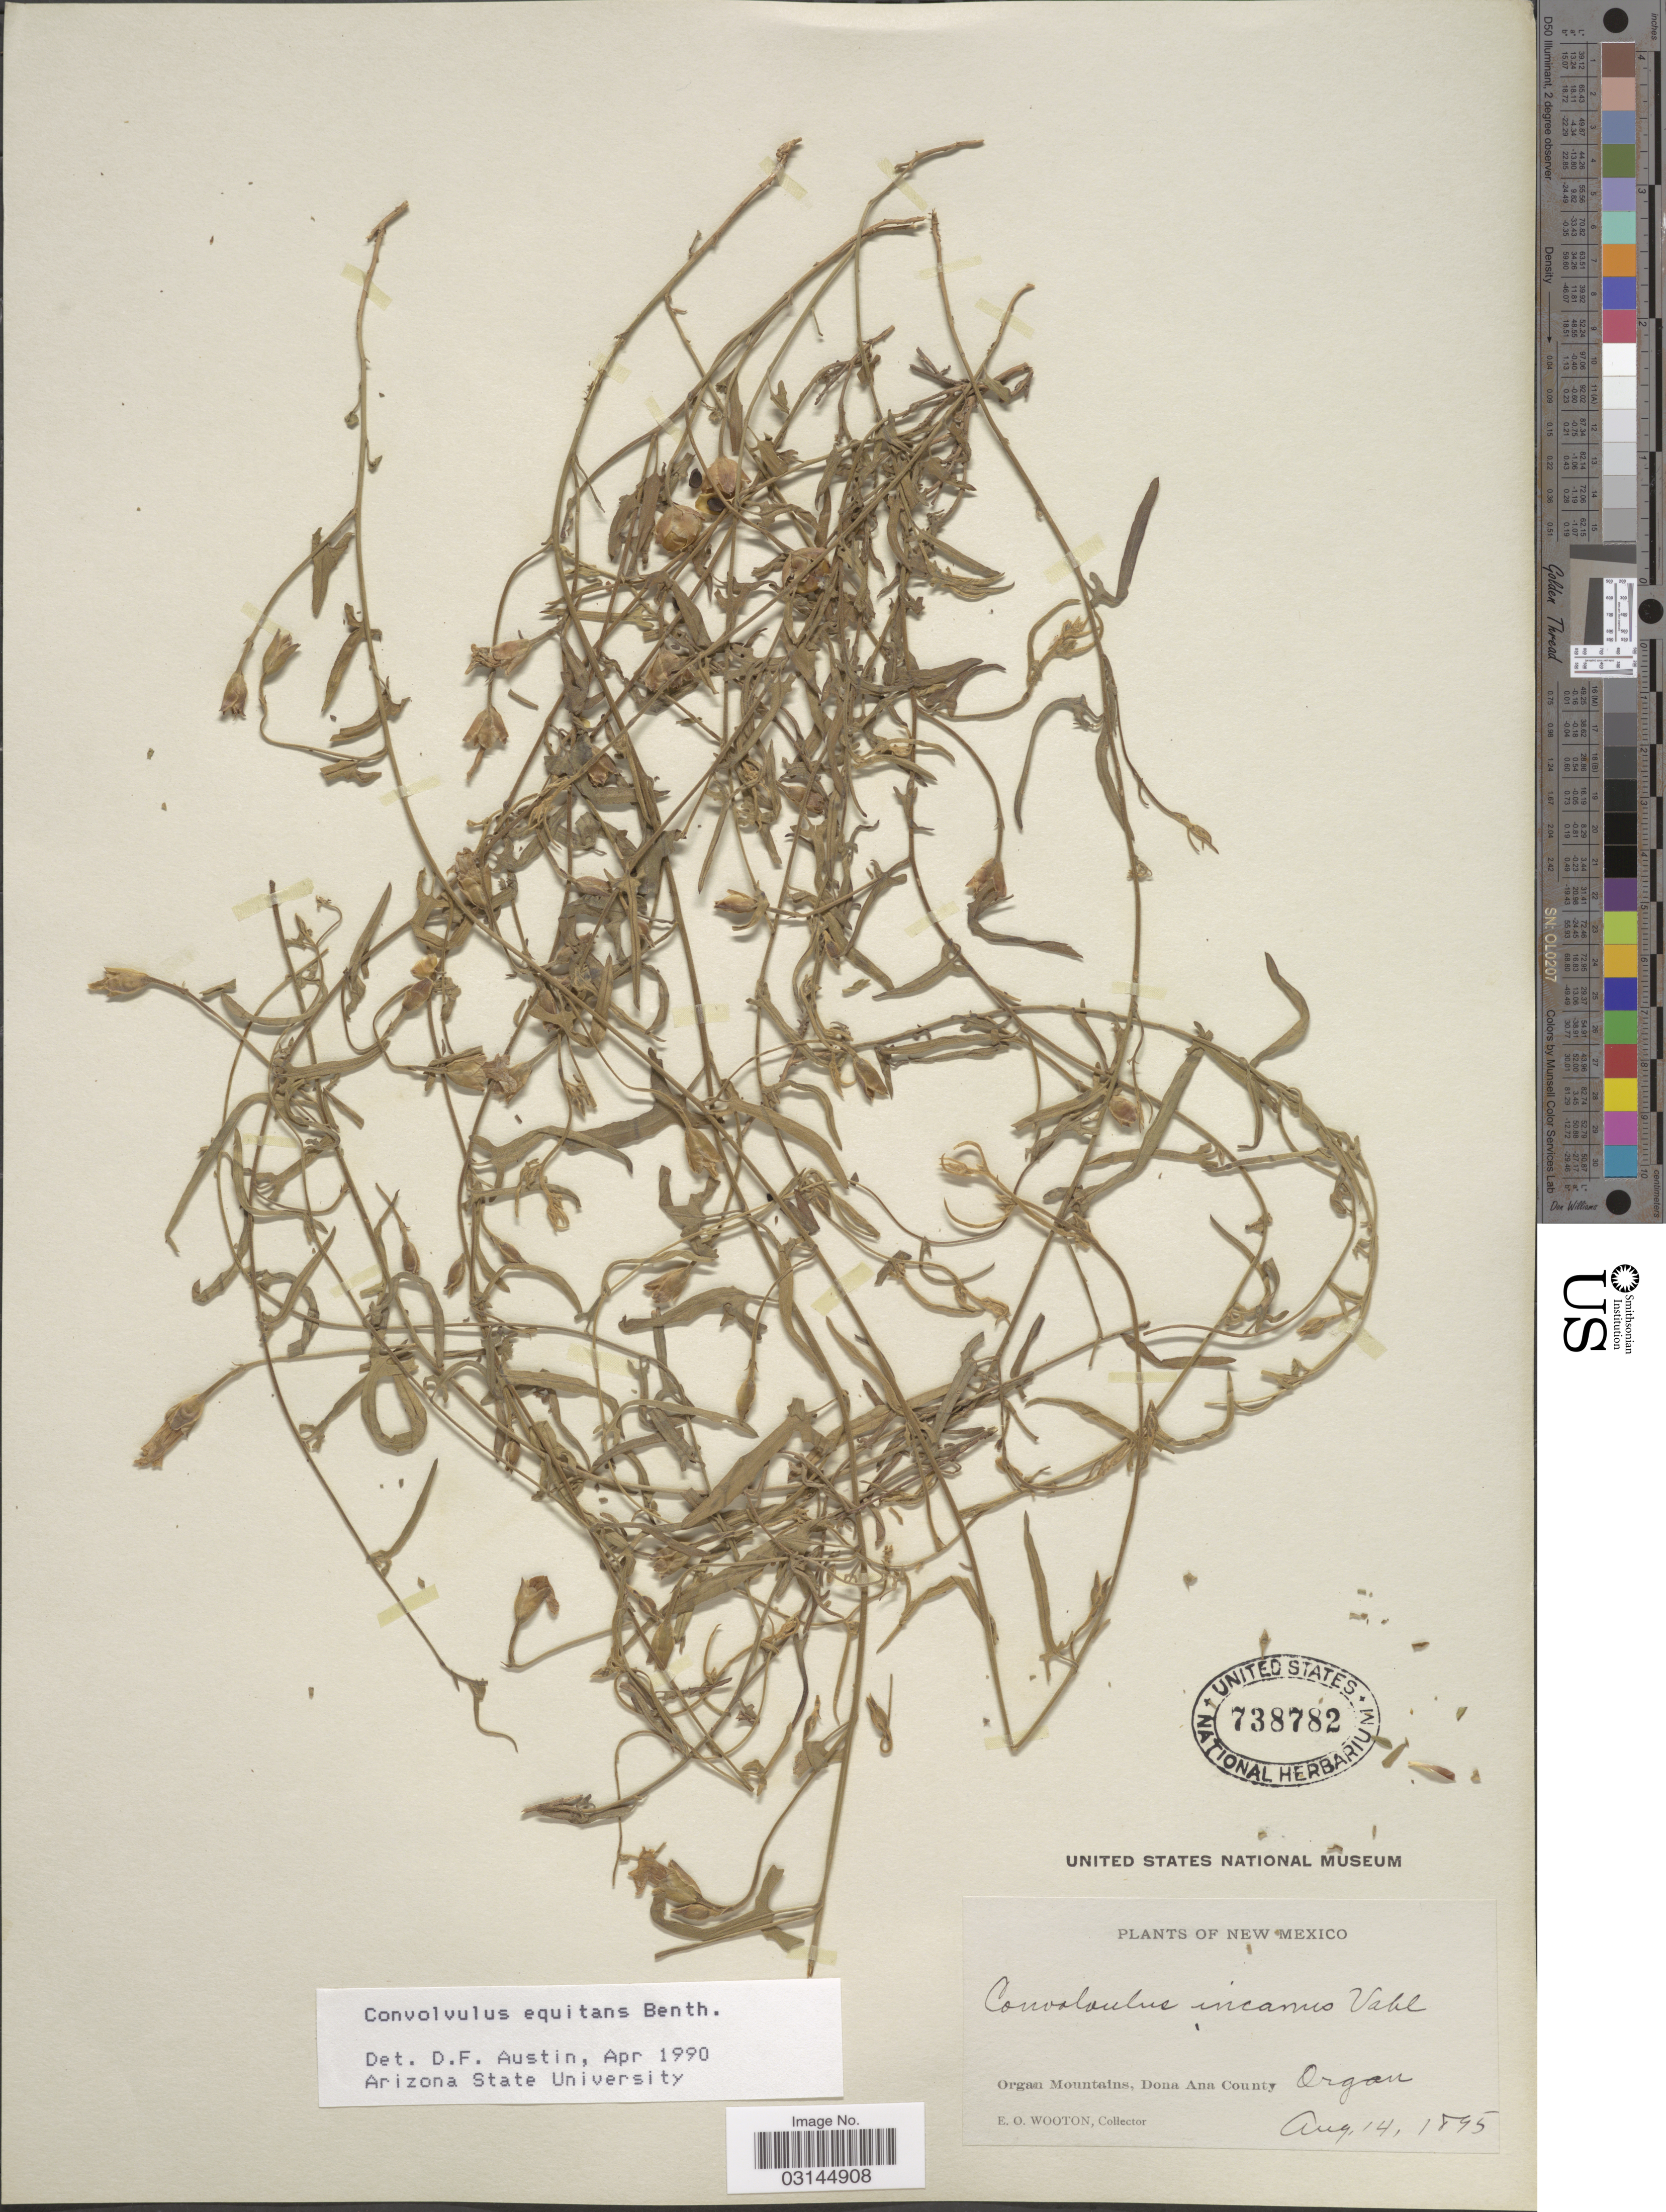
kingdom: Plantae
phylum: Tracheophyta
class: Magnoliopsida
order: Solanales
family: Convolvulaceae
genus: Convolvulus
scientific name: Convolvulus equitans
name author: Benth.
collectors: E. O. Wooton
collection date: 1895-08-14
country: United States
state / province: New Mexico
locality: Organ Mountains, Dona Ana County, Organ.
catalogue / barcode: US 738782